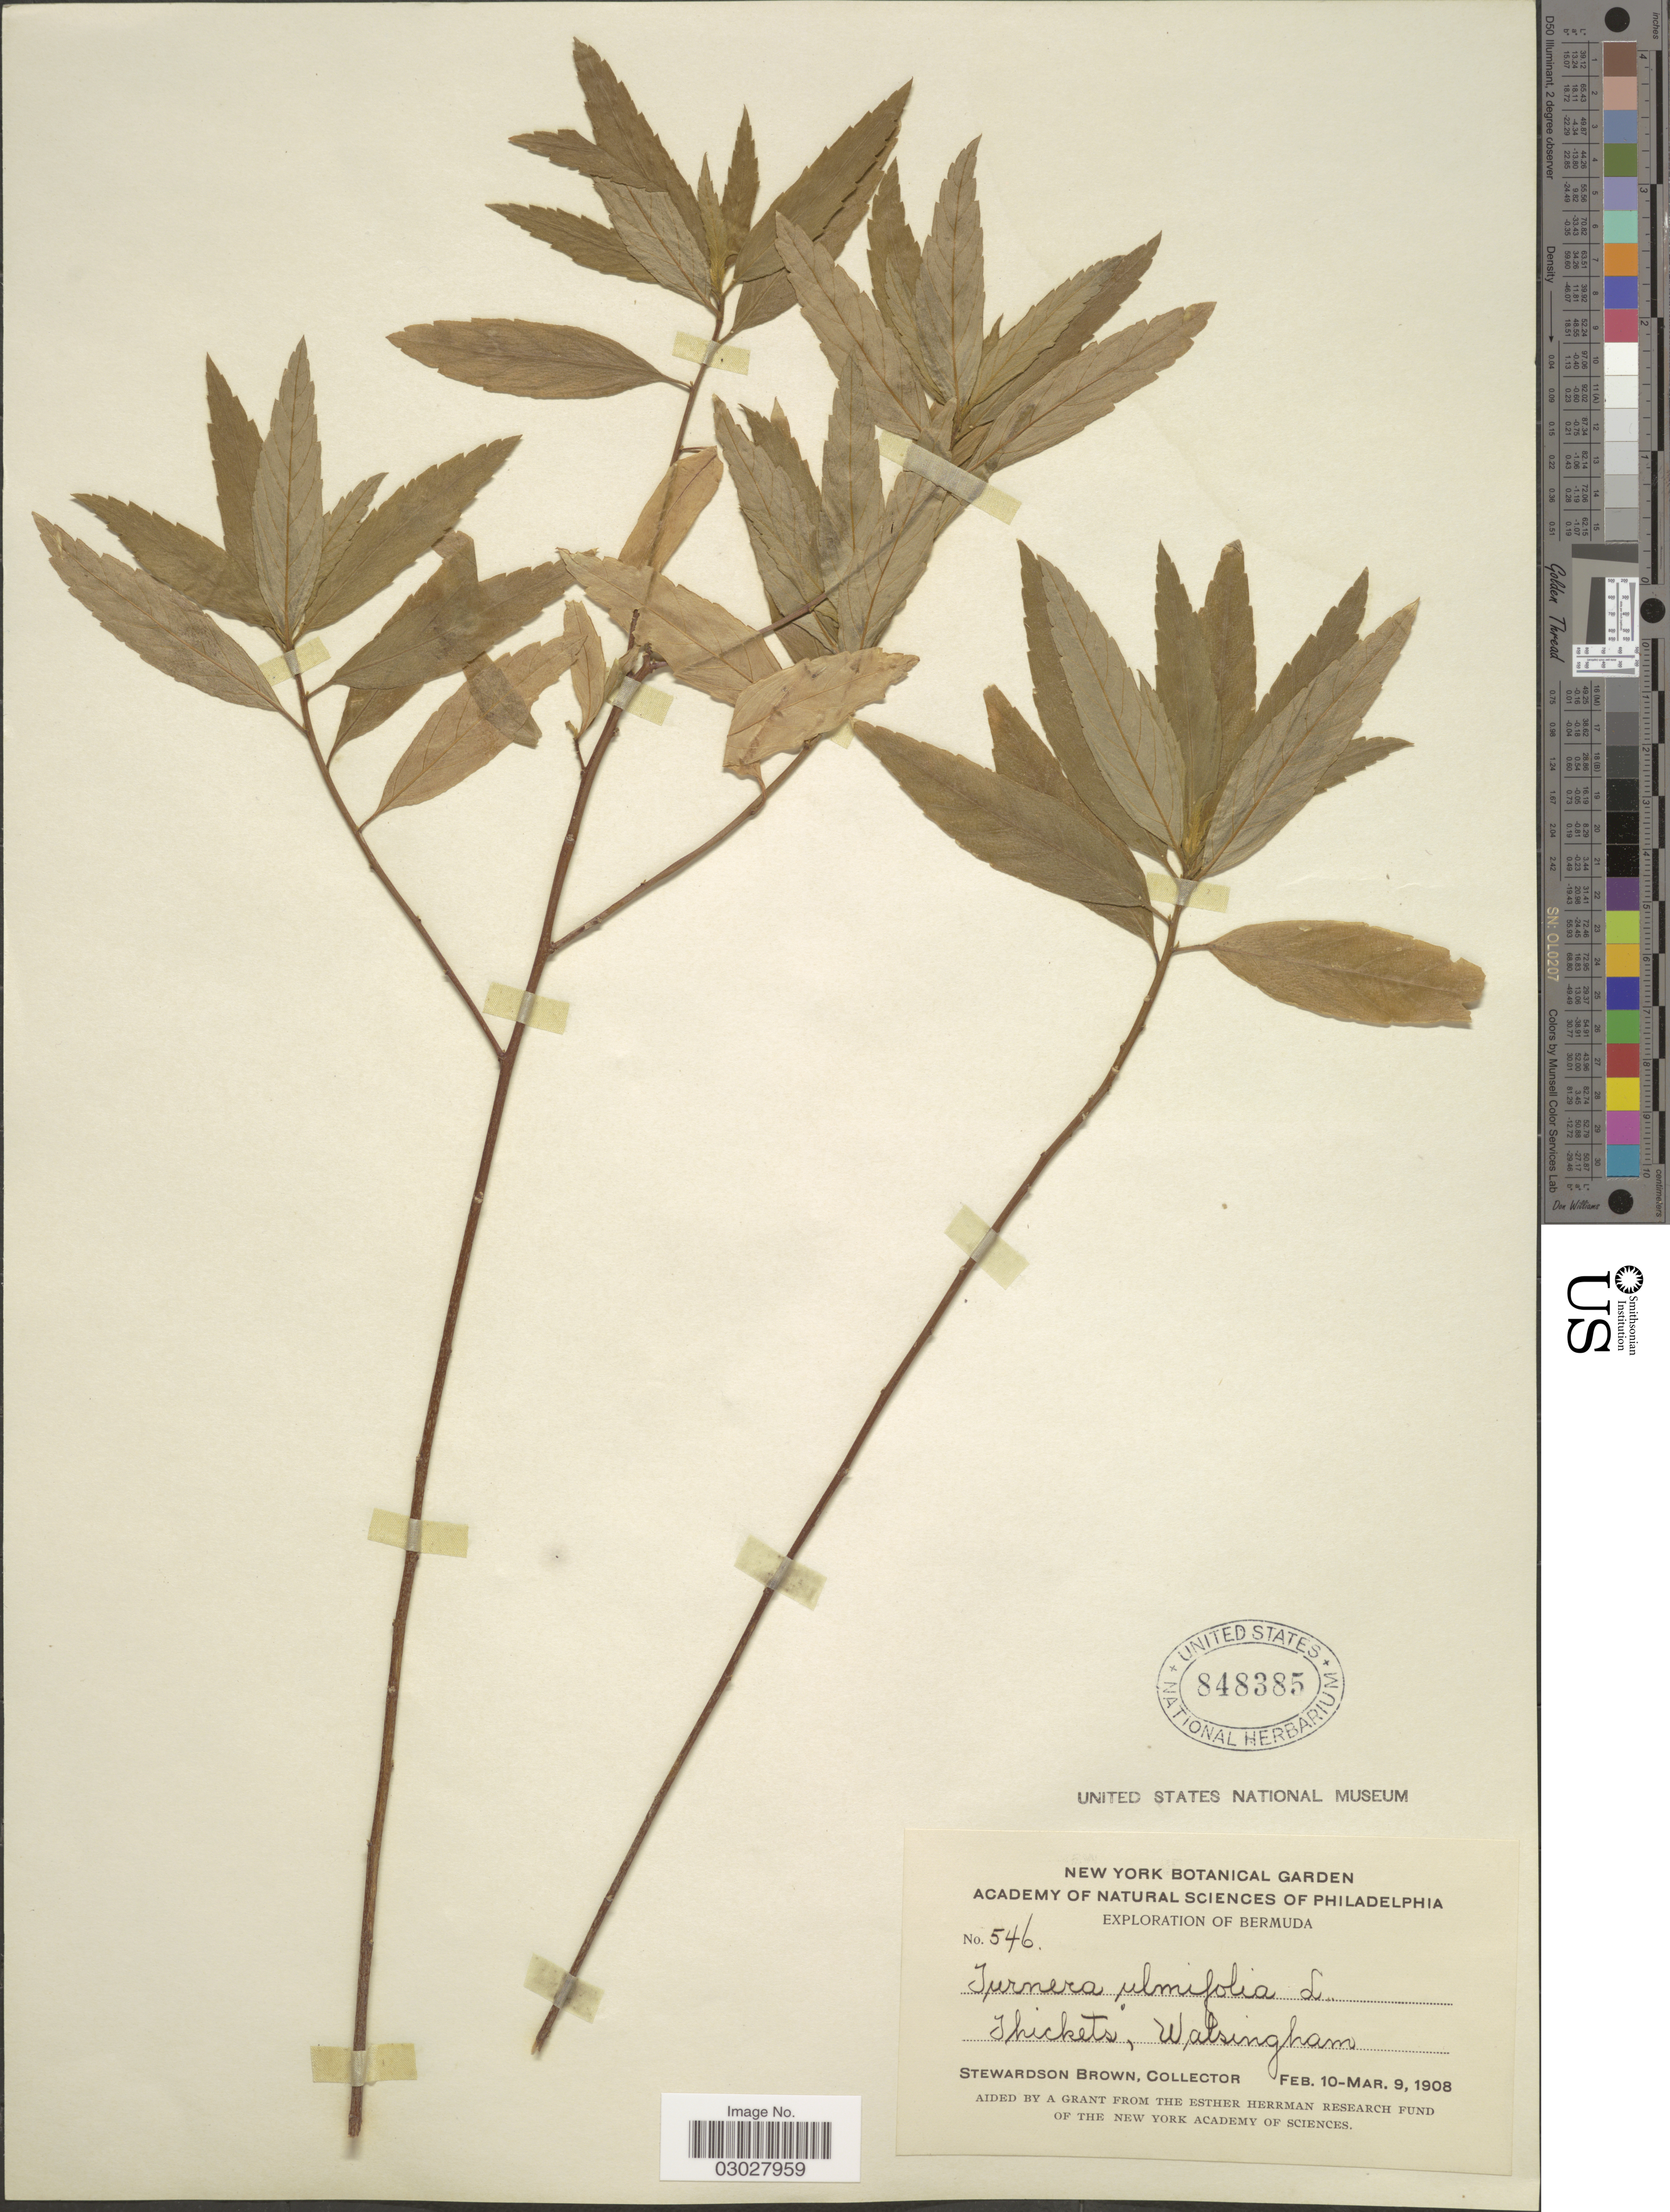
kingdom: Plantae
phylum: Tracheophyta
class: Magnoliopsida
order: Malpighiales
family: Turneraceae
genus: Turnera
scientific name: Turnera ulmifolia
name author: L.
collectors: S. Brown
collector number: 546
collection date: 1908-02-10/1908-03-09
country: Bermuda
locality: Thickets, Walsingham.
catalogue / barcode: US 848385